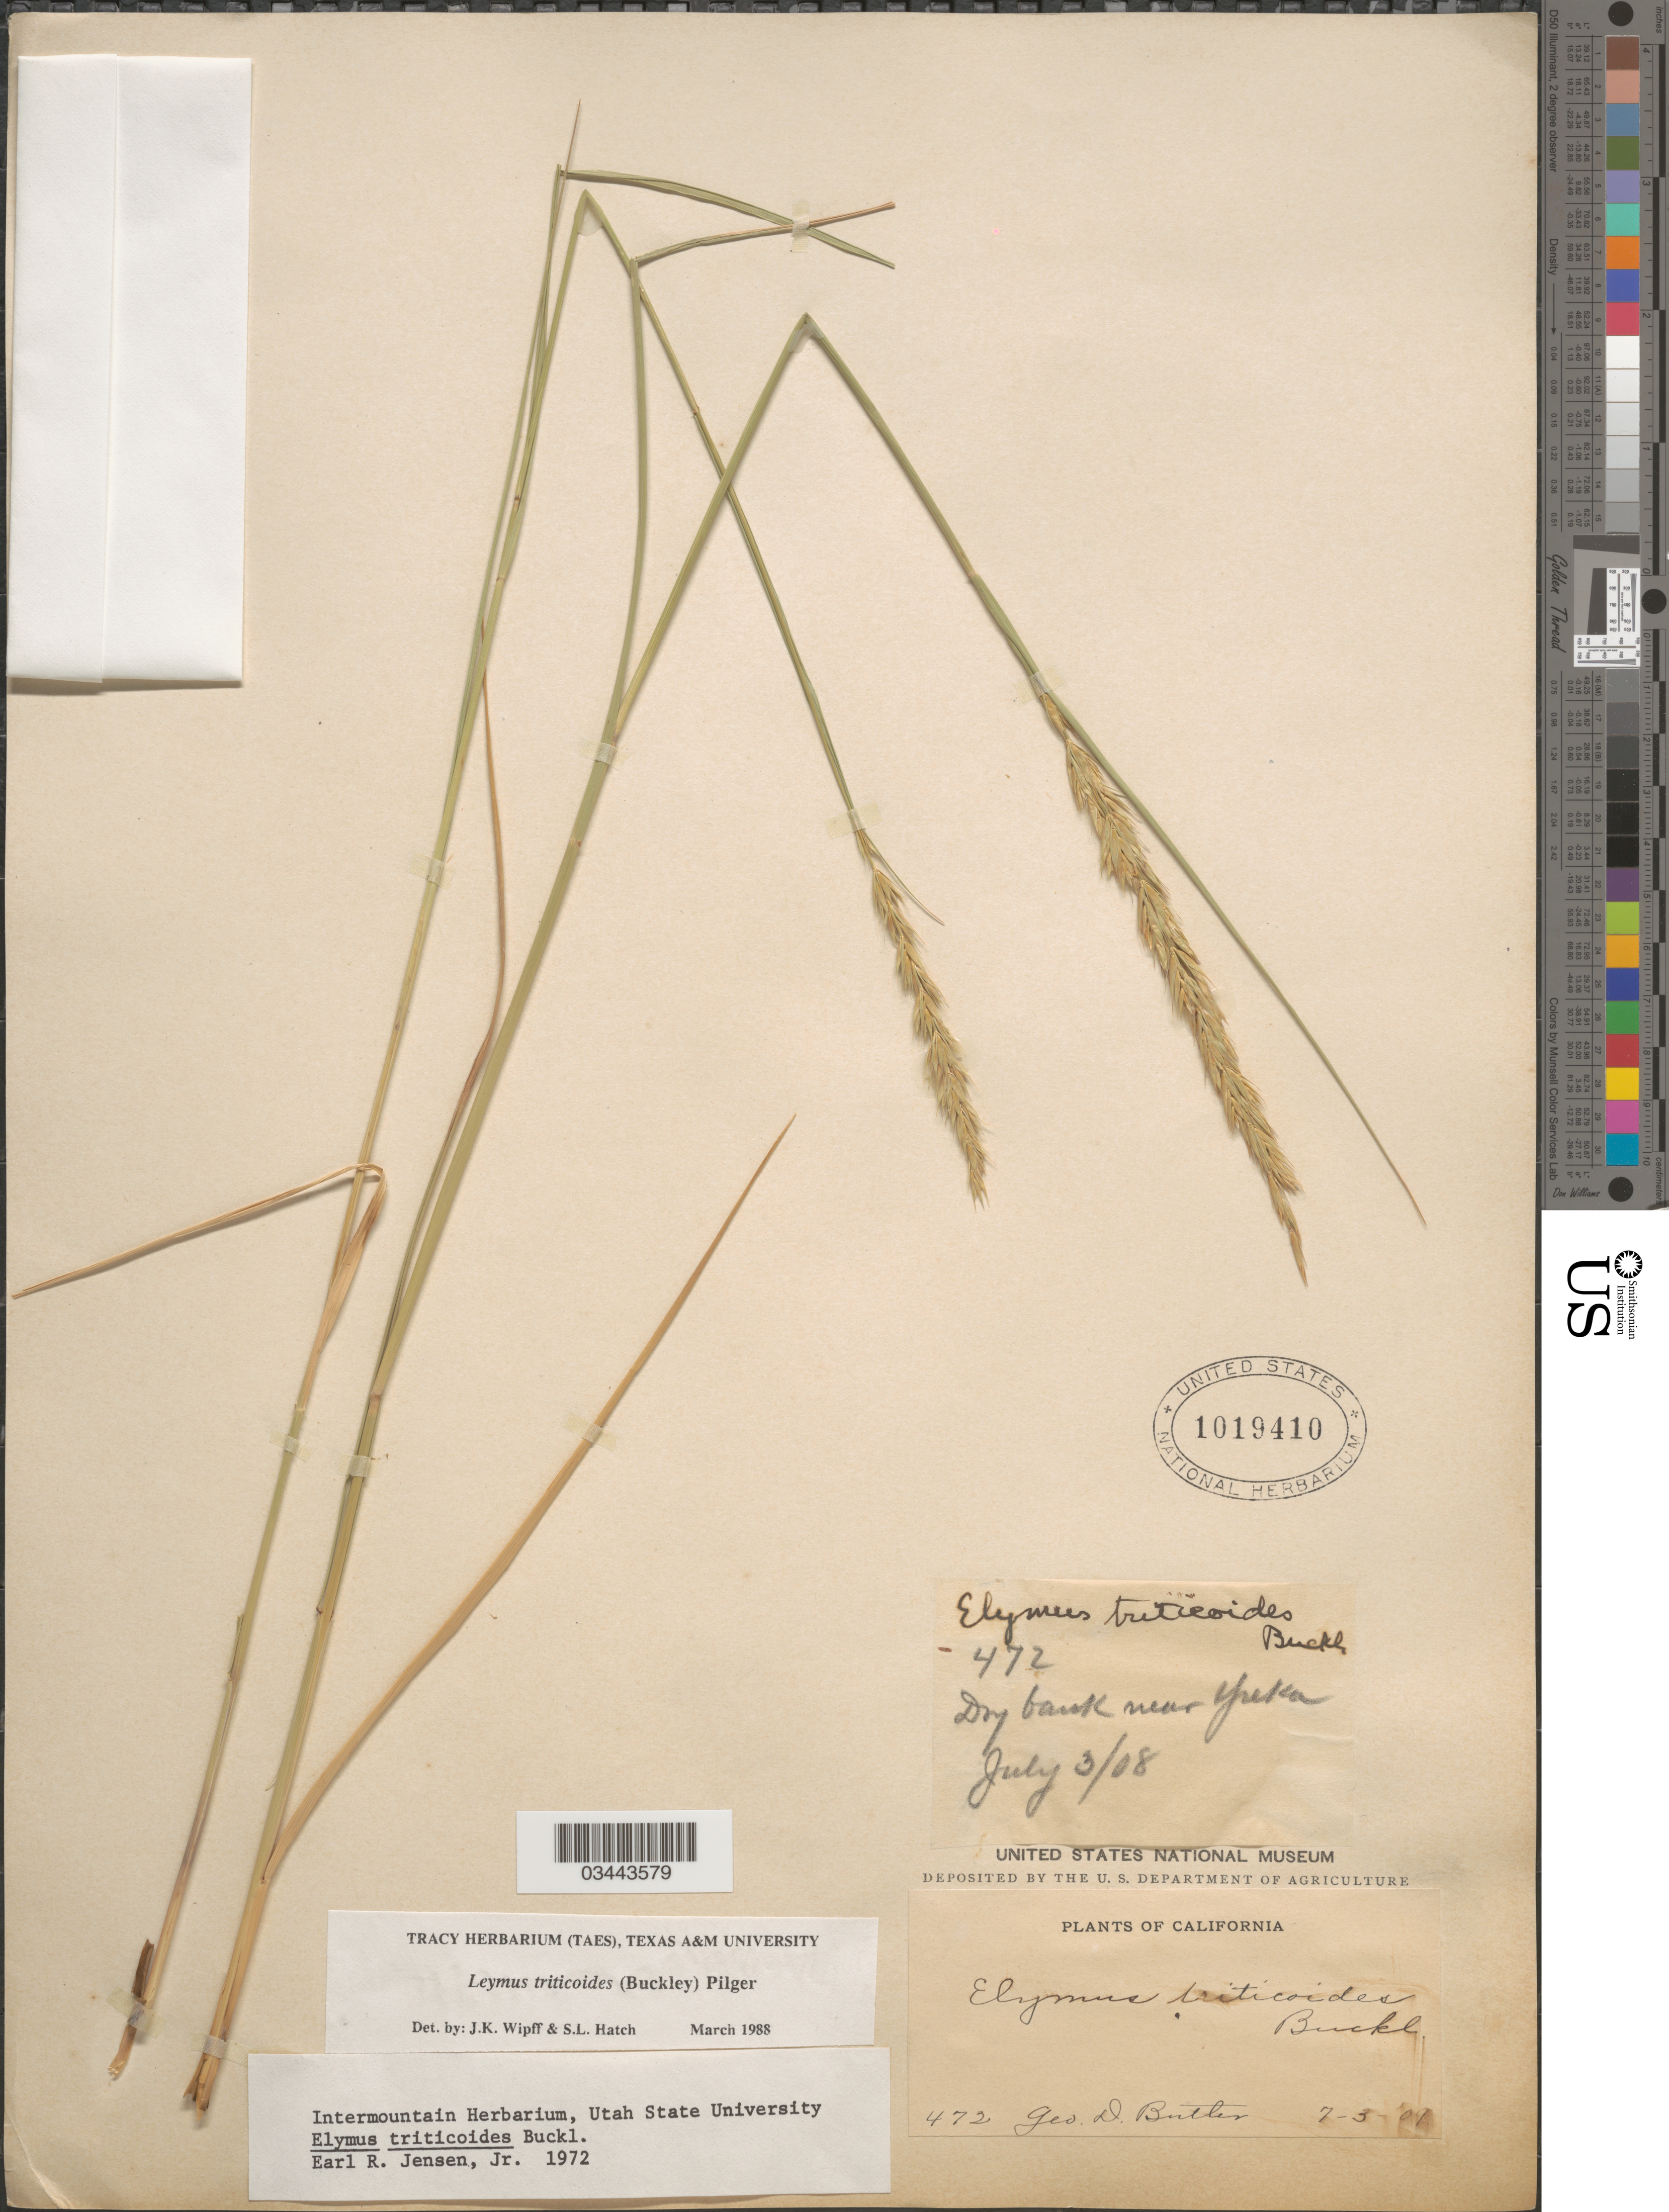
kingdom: Plantae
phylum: Tracheophyta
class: Liliopsida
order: Poales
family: Poaceae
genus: Leymus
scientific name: Leymus triticoides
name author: (Buckley) Pilg.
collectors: G. D. Butler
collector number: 472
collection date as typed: Transcribed d/m/y: 3/7/8 to 3/7/9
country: United States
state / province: California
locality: Dry bank near Yreka.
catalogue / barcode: US 1019410